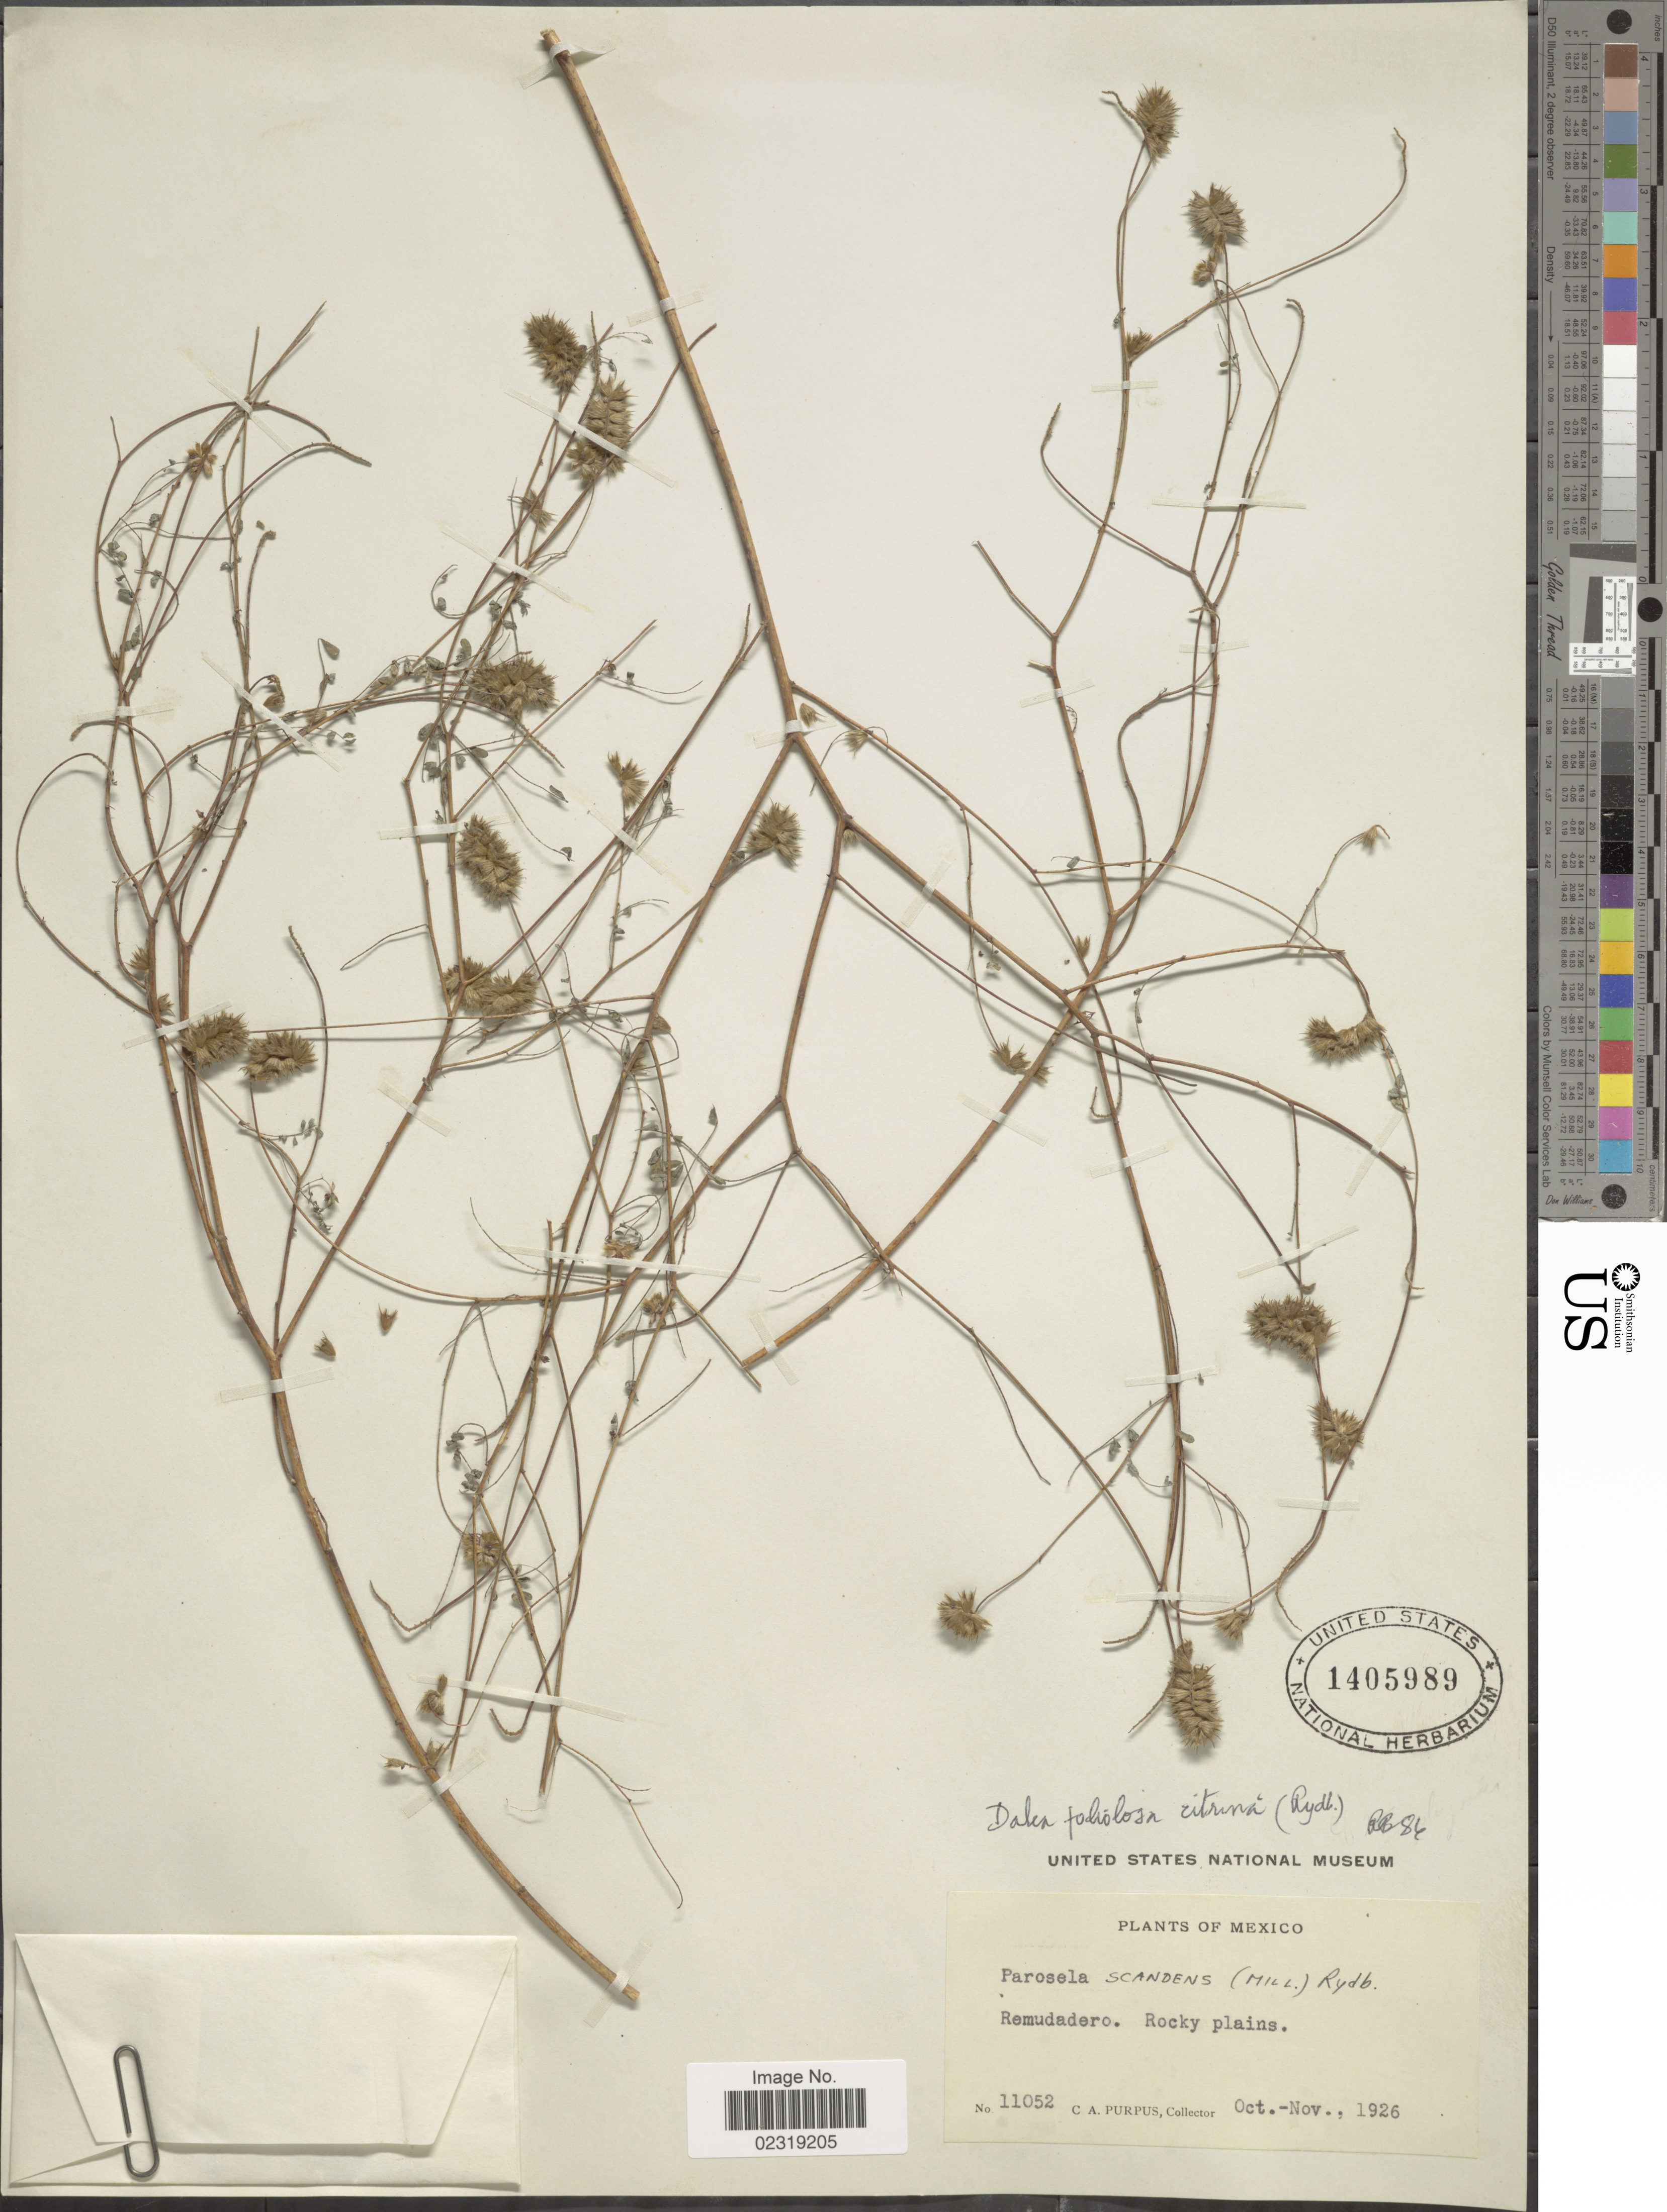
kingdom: Plantae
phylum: Tracheophyta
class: Magnoliopsida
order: Fabales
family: Fabaceae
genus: Dalea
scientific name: Dalea foliolosa var. citrina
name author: (Aiton) Barneby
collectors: C. A. Purpus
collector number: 11052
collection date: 1926-10/1926-11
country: Mexico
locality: Remudadero. Rocky plains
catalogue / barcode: US 1405989